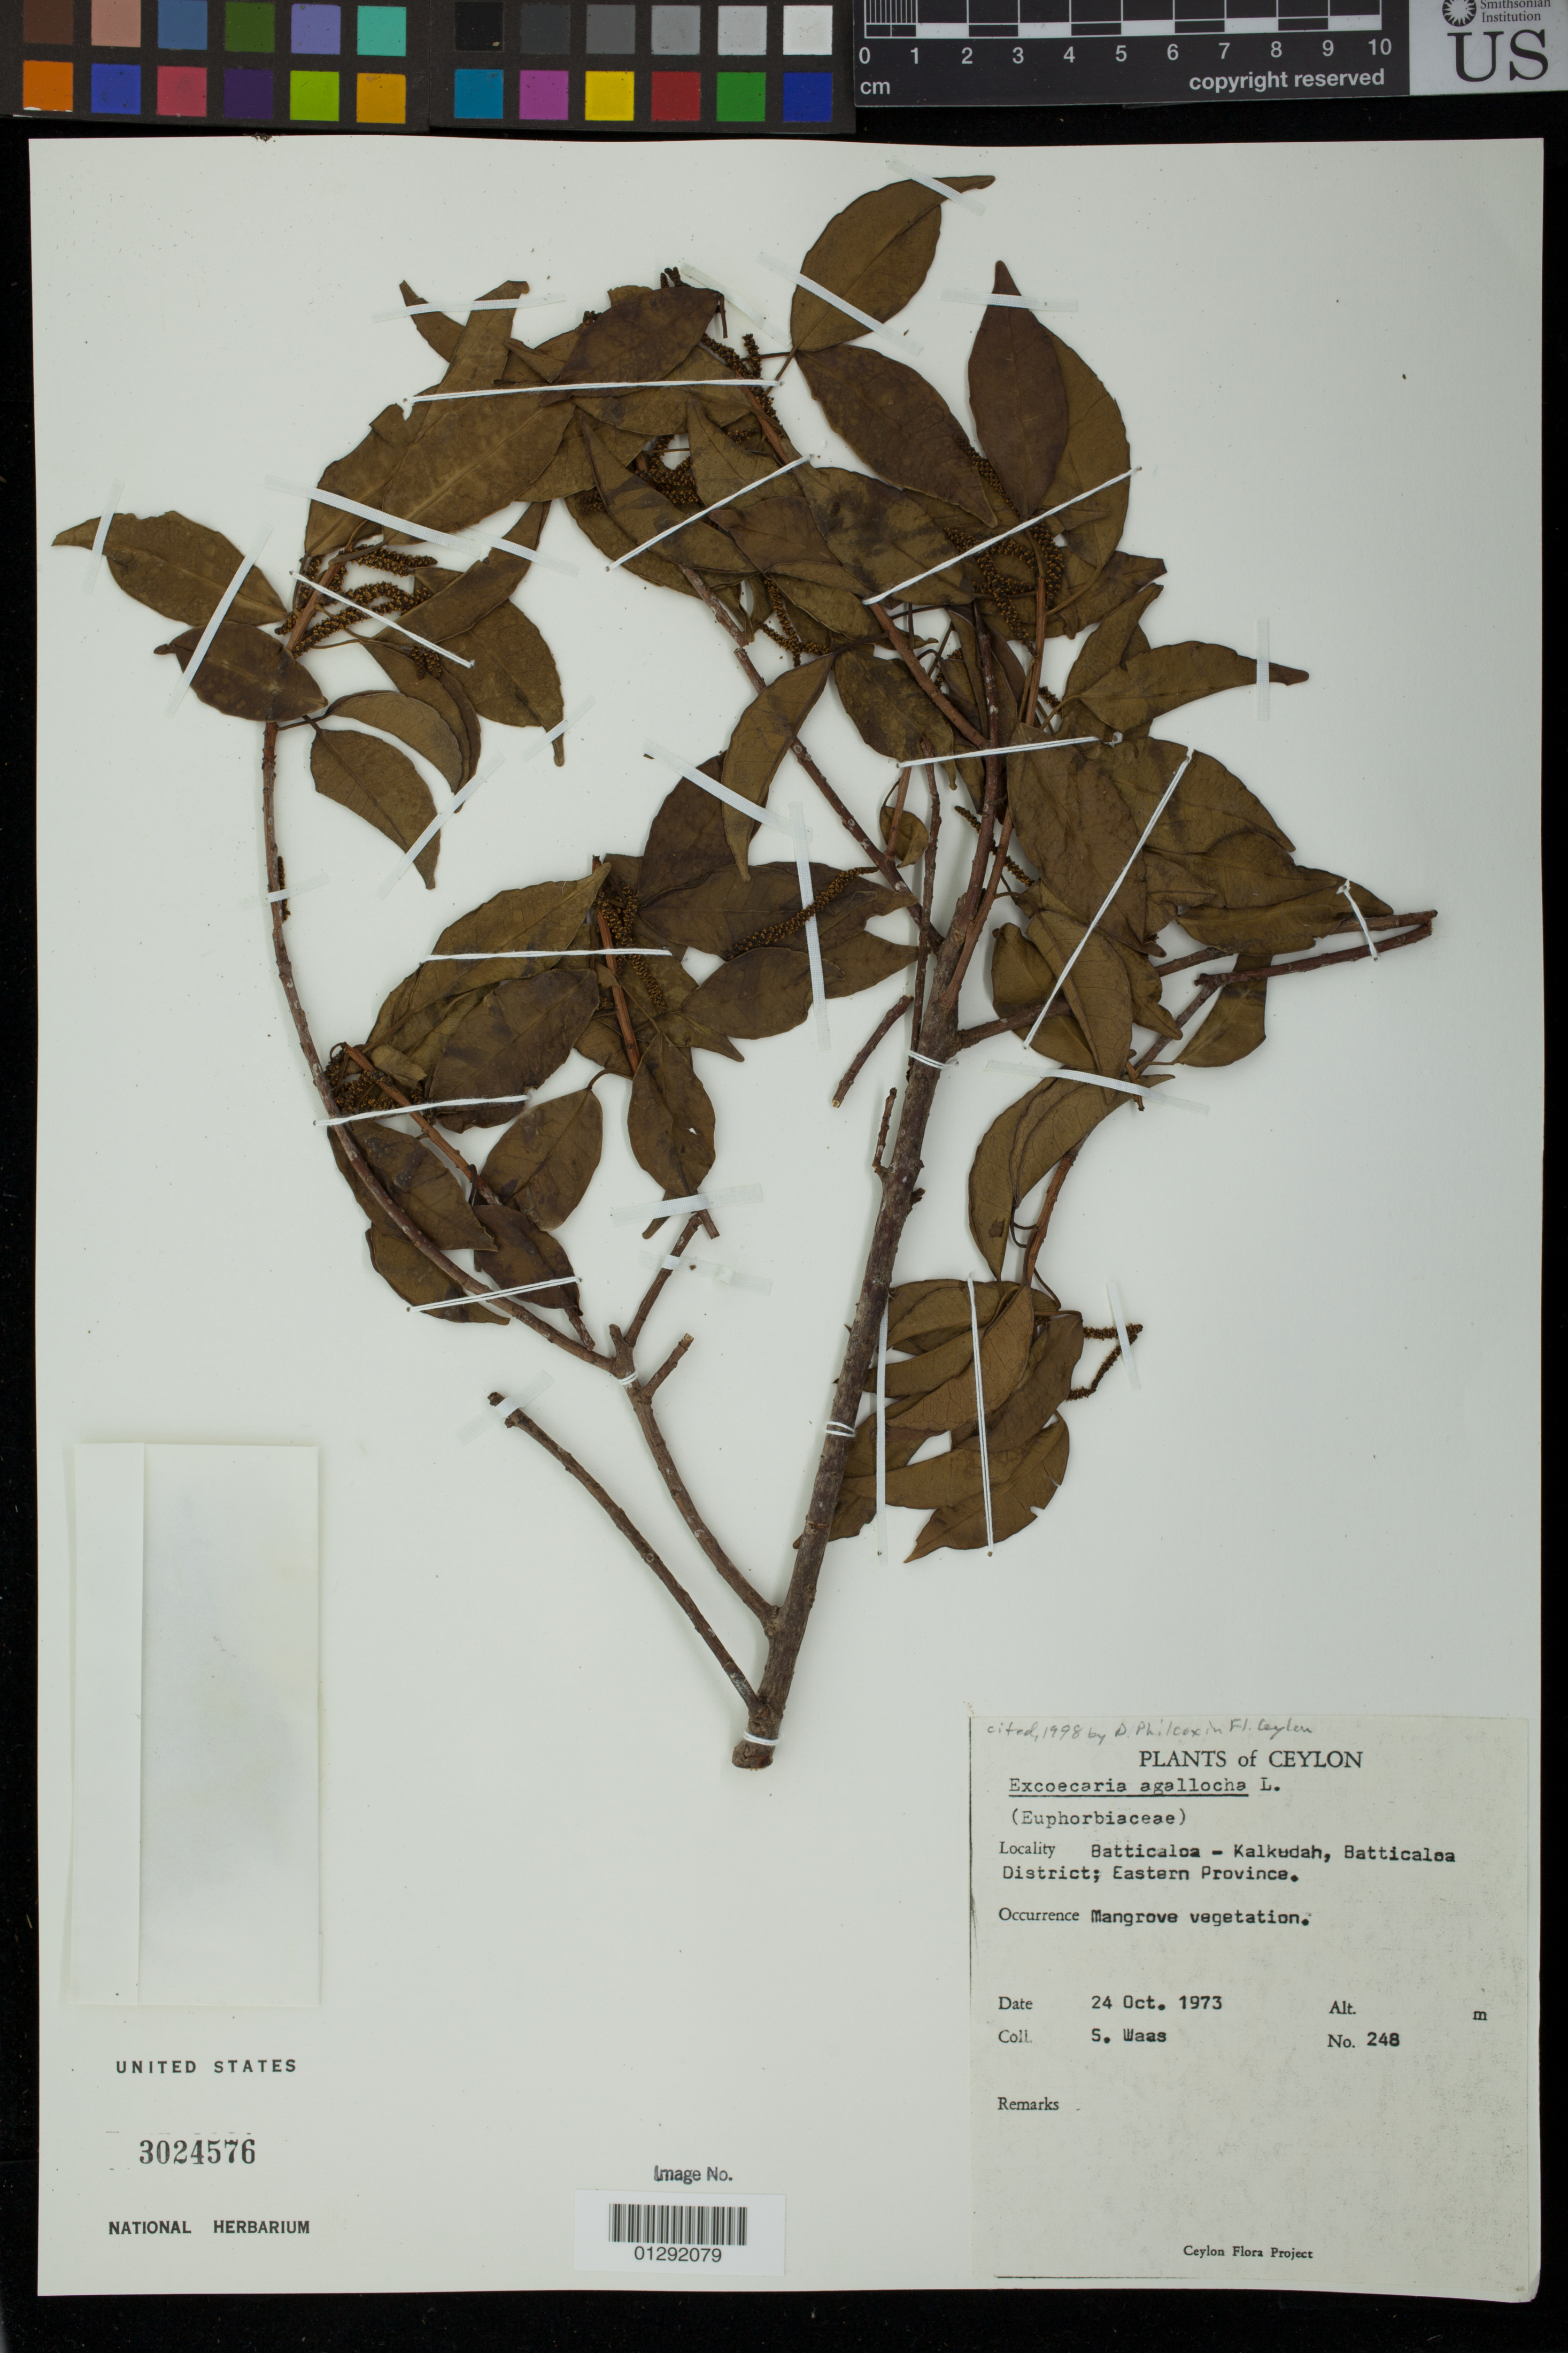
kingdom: Plantae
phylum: Tracheophyta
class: Magnoliopsida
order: Malpighiales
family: Euphorbiaceae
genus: Excoecaria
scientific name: Excoecaria agallocha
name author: L.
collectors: S. Waas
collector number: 248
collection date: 1973-10-24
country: Sri Lanka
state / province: Eastern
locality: Ceylon. Batticaloa - Kalkudah, Batticaloa District.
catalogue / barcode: US 3024576